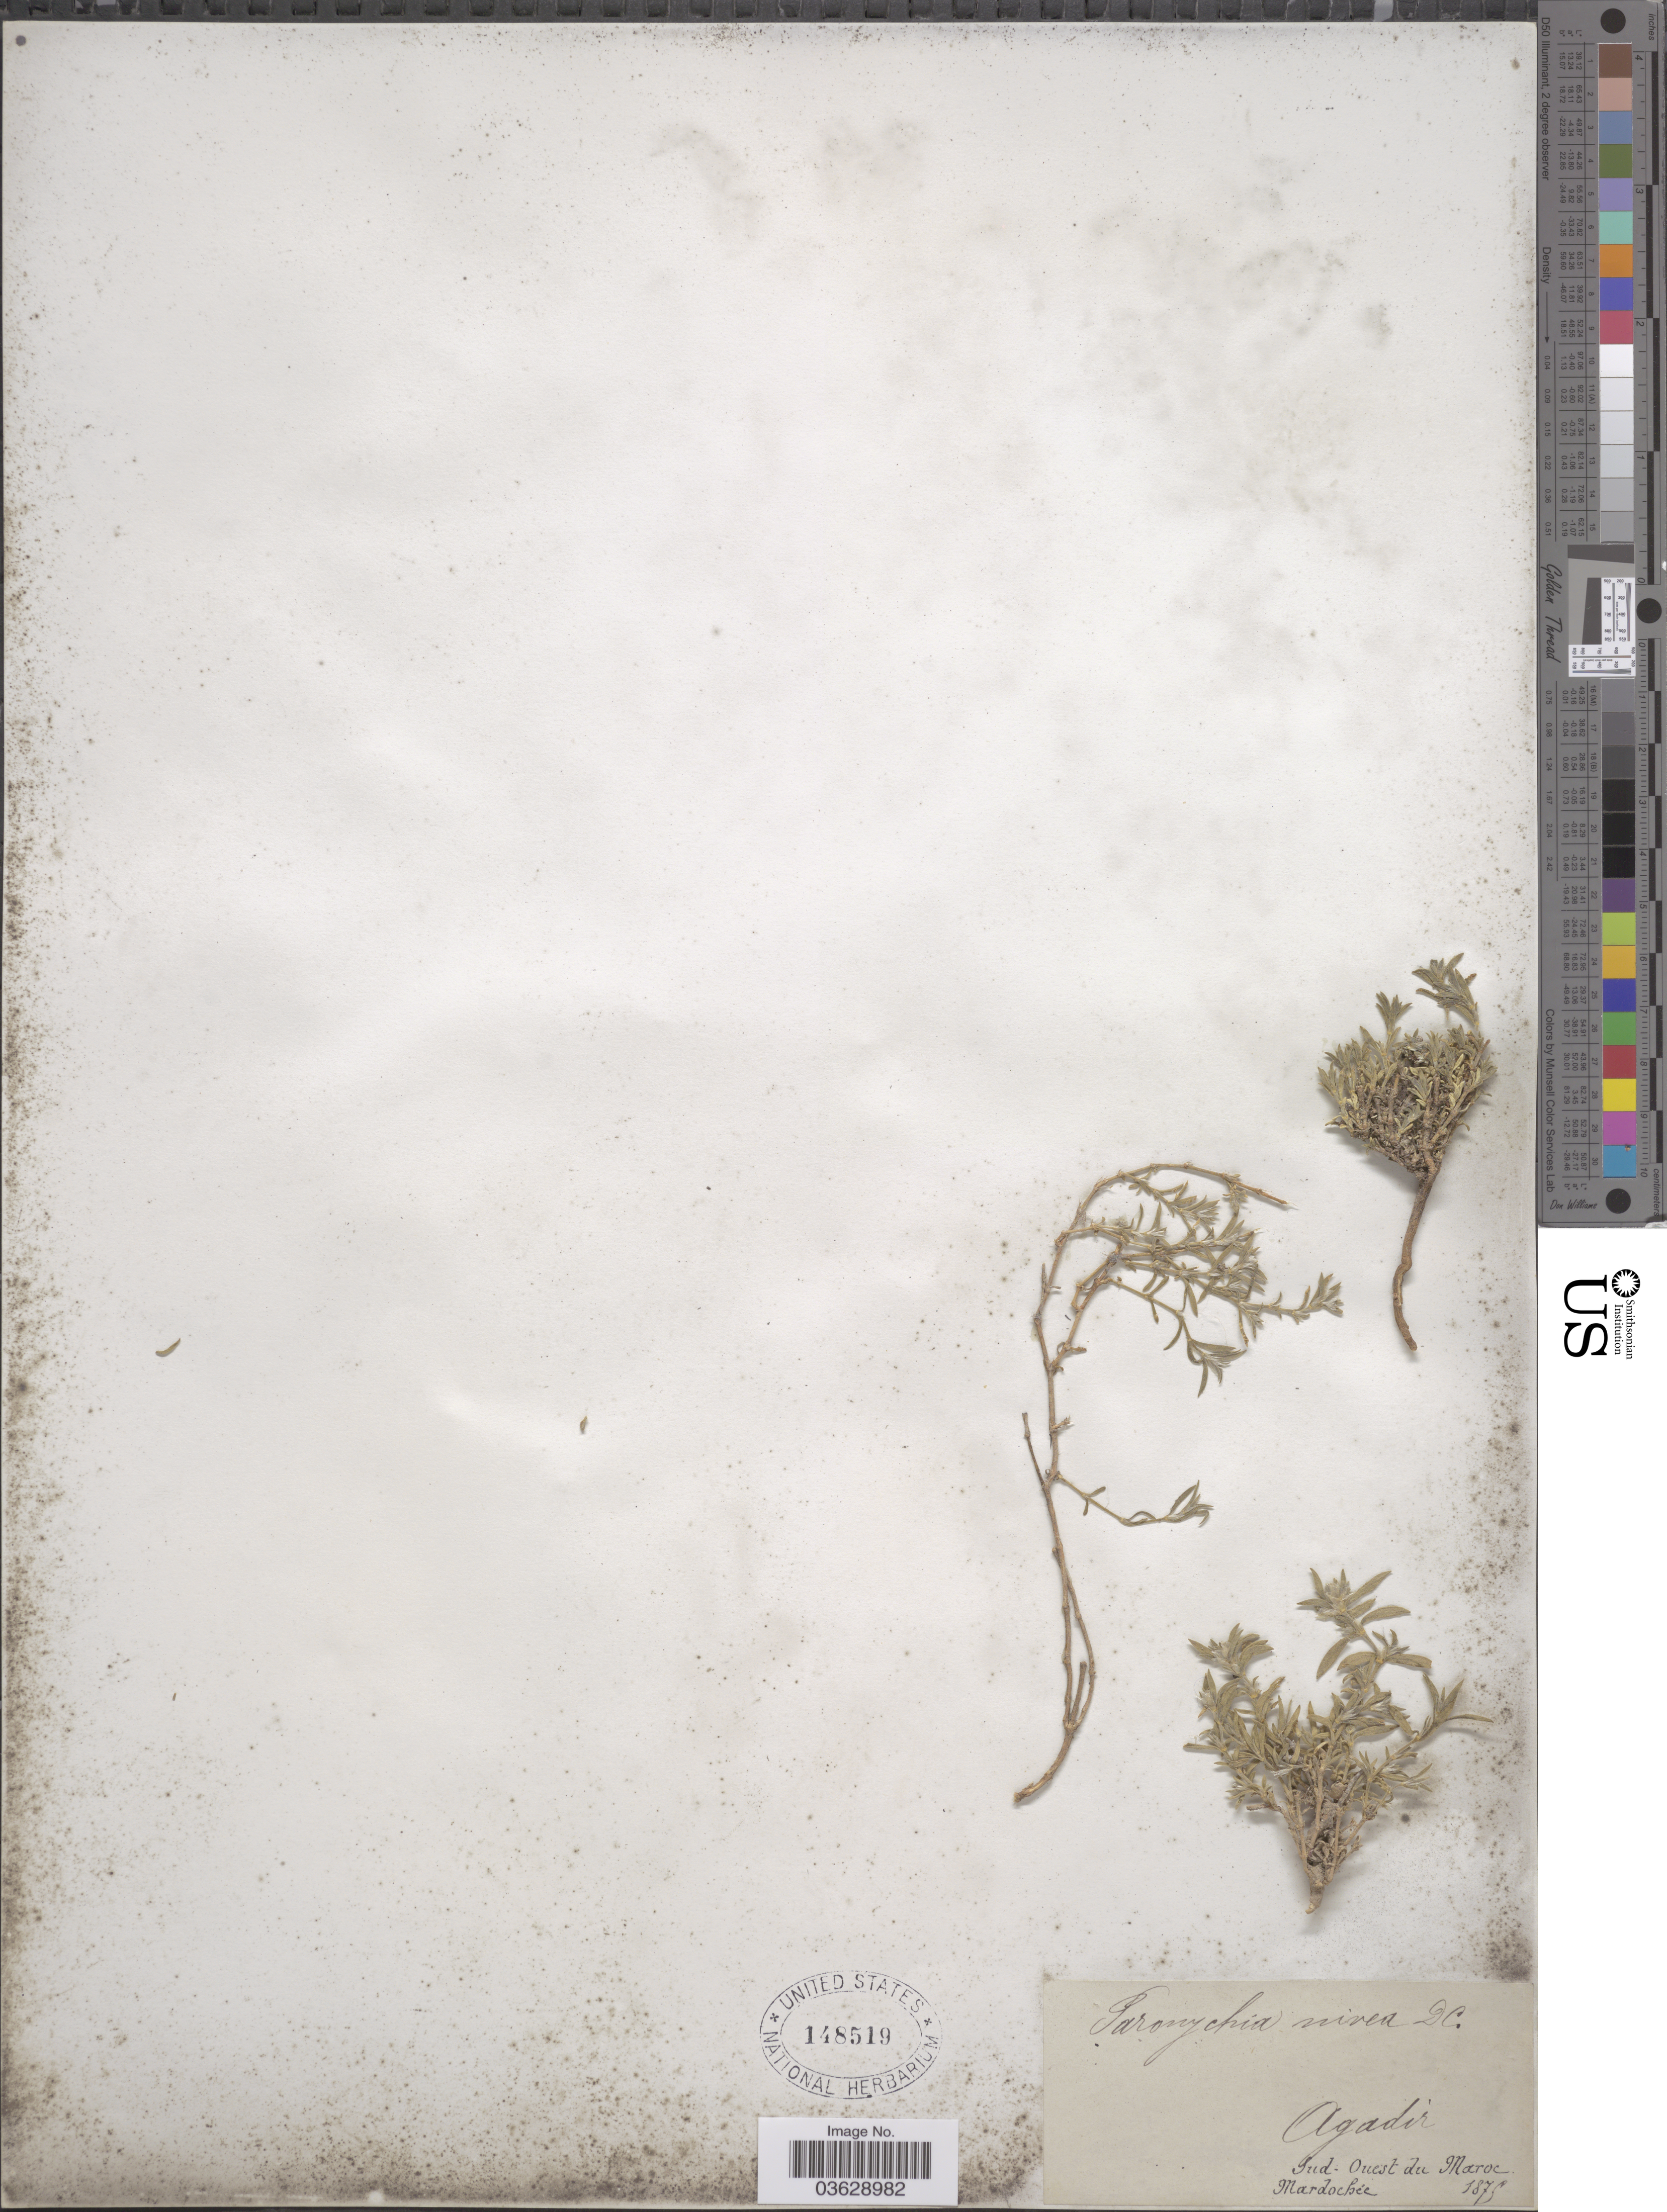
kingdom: Plantae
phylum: Tracheophyta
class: Magnoliopsida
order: Caryophyllales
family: Caryophyllaceae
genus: Paronychia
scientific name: Paronychia sp.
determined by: Strong, Mark T., (BOT), Smithsonian Institution - National Museum of Natural History (UNITED STATES)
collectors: Mardochee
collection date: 1875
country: Morocco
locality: Agadir. Sud-Ouest du Maroc.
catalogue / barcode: US 148519